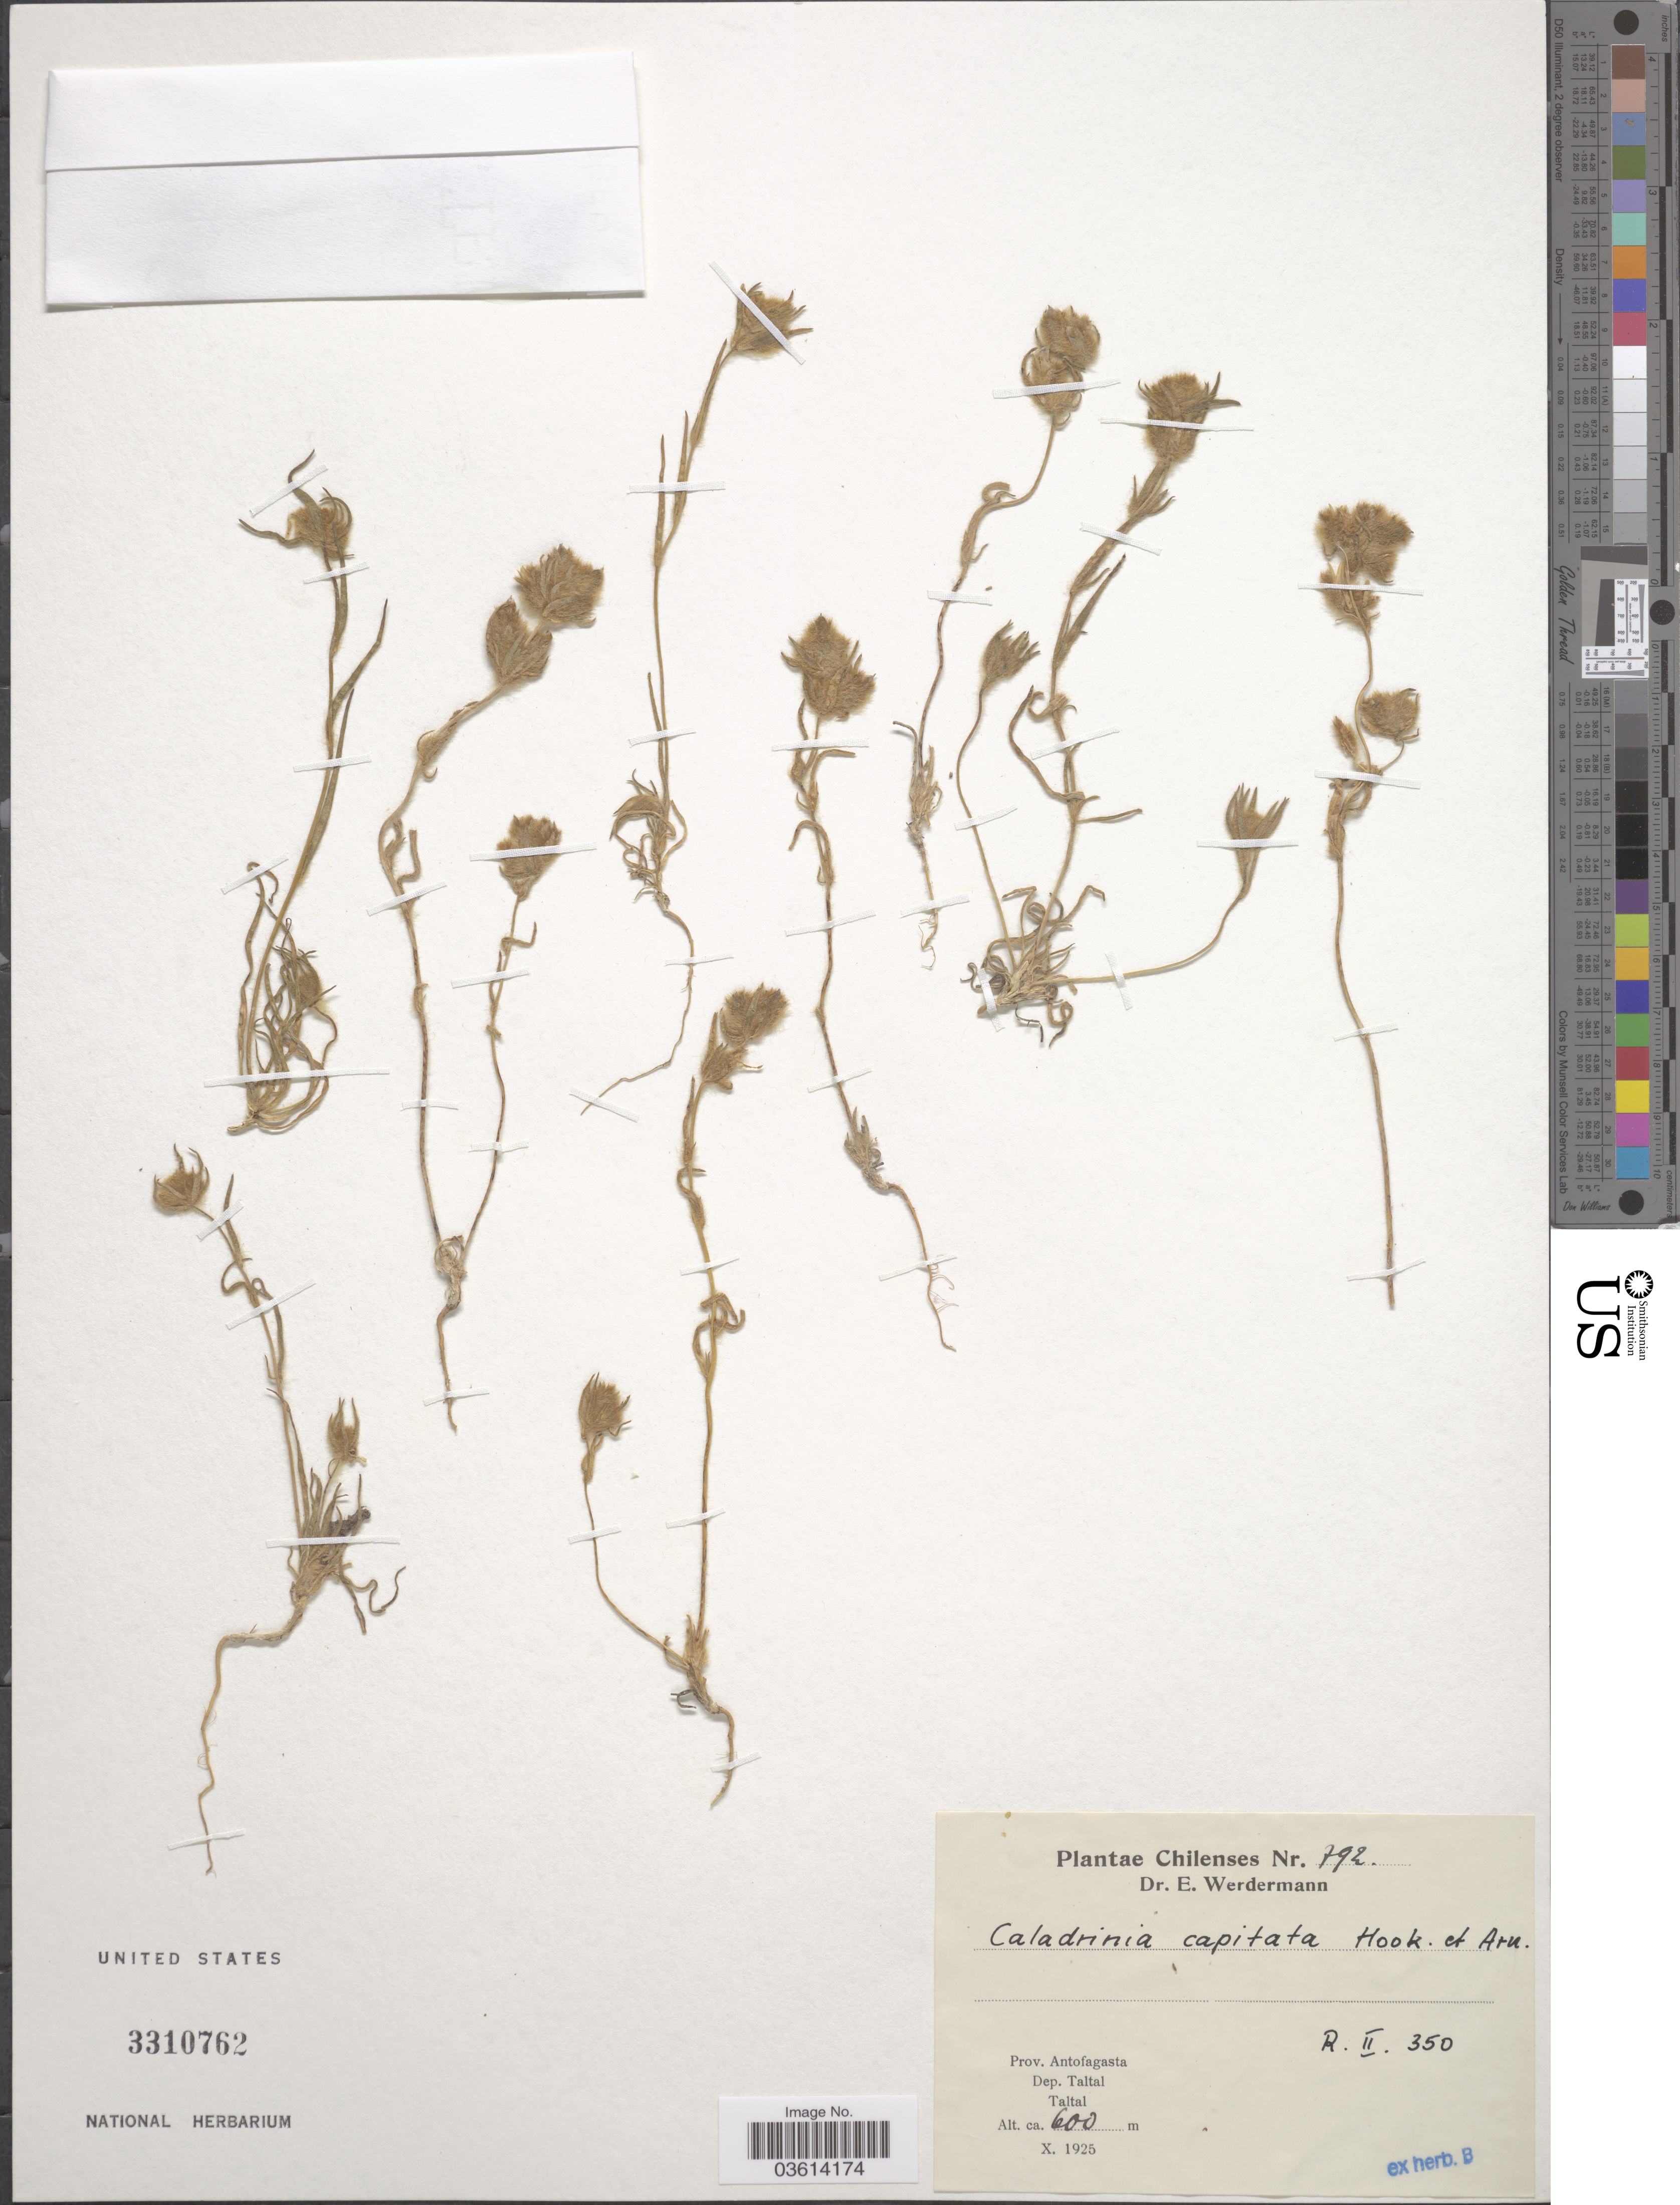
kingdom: Plantae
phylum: Tracheophyta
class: Magnoliopsida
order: Caryophyllales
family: Montiaceae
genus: Montiopsis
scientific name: Montiopsis capitata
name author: (Hook. & Arn.) D.I. Ford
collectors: E. Werdermann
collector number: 792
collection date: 1925-10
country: Chile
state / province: Antofagasta (II)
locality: Prov. Antofagasta. Dep. Taltal. Taltal.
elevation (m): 600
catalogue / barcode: US 3310762